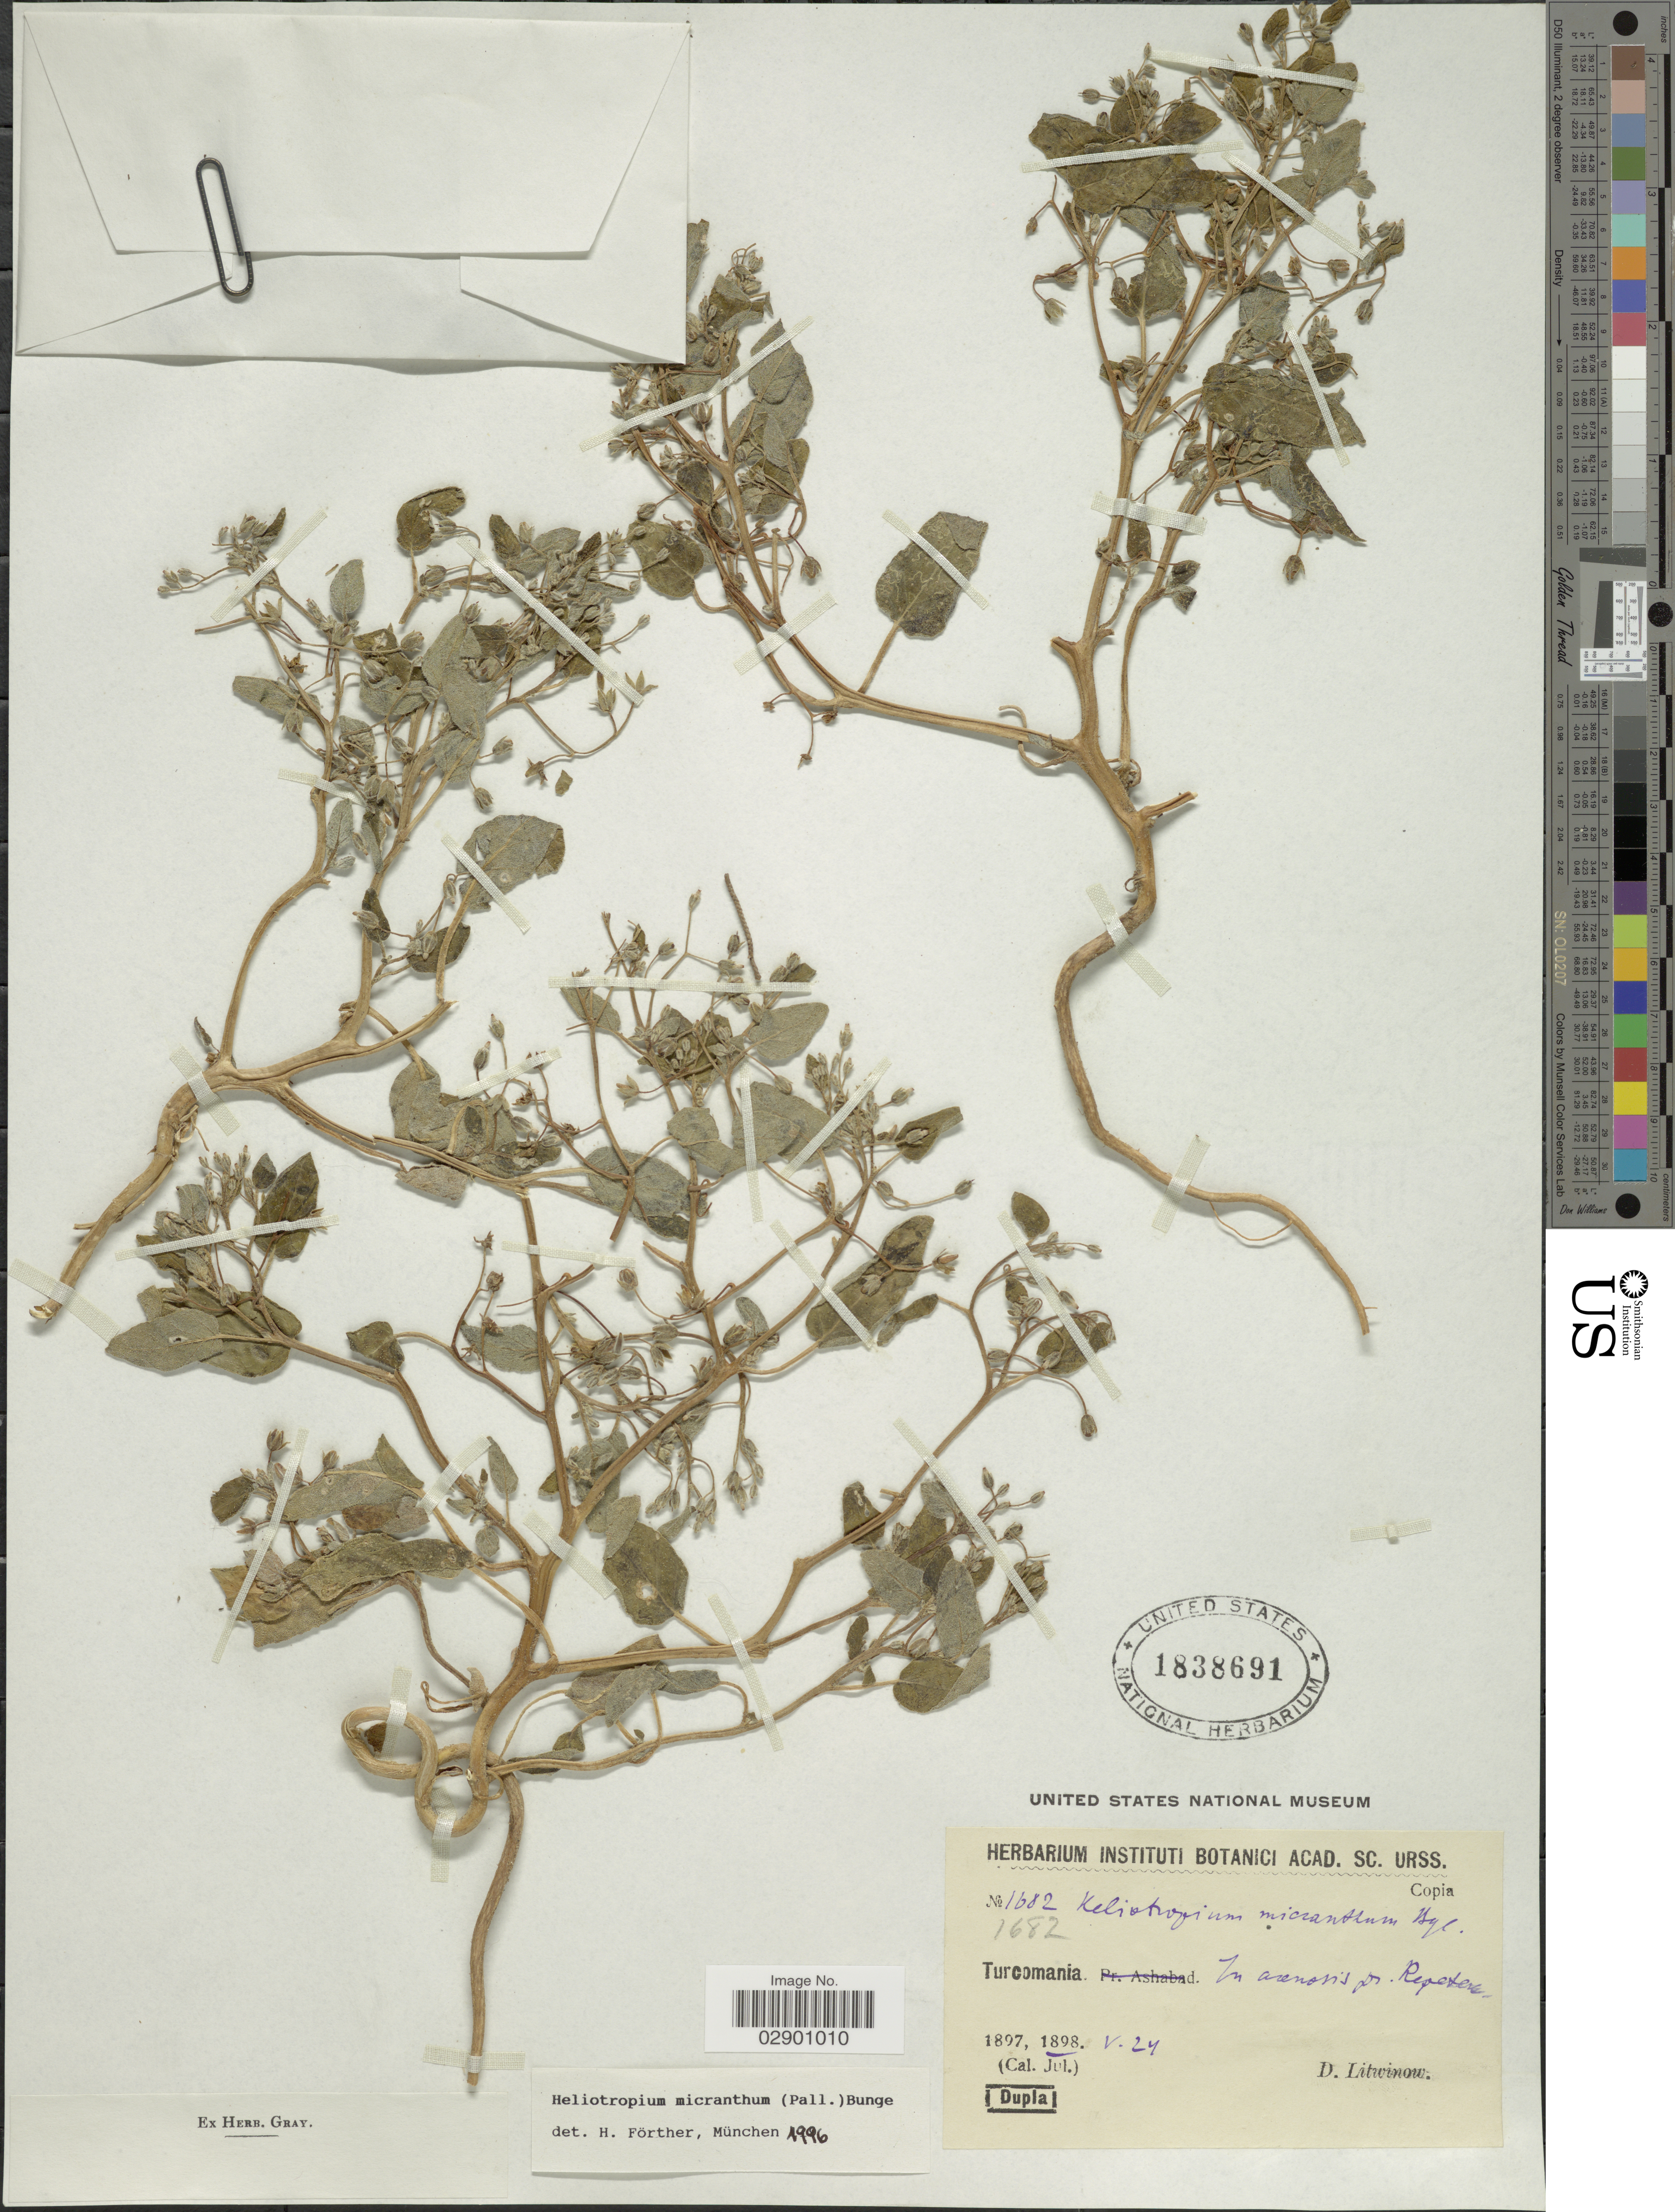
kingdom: Plantae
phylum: Tracheophyta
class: Magnoliopsida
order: Boraginales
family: Heliotropiaceae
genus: Heliotropium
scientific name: Heliotropium micranthum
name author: (Pall.) Bunge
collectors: D. Litwinow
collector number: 1682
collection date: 1898-05-24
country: Turkmenistan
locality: Turcomania. In arenosis dt. Repetek.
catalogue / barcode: US 1838691